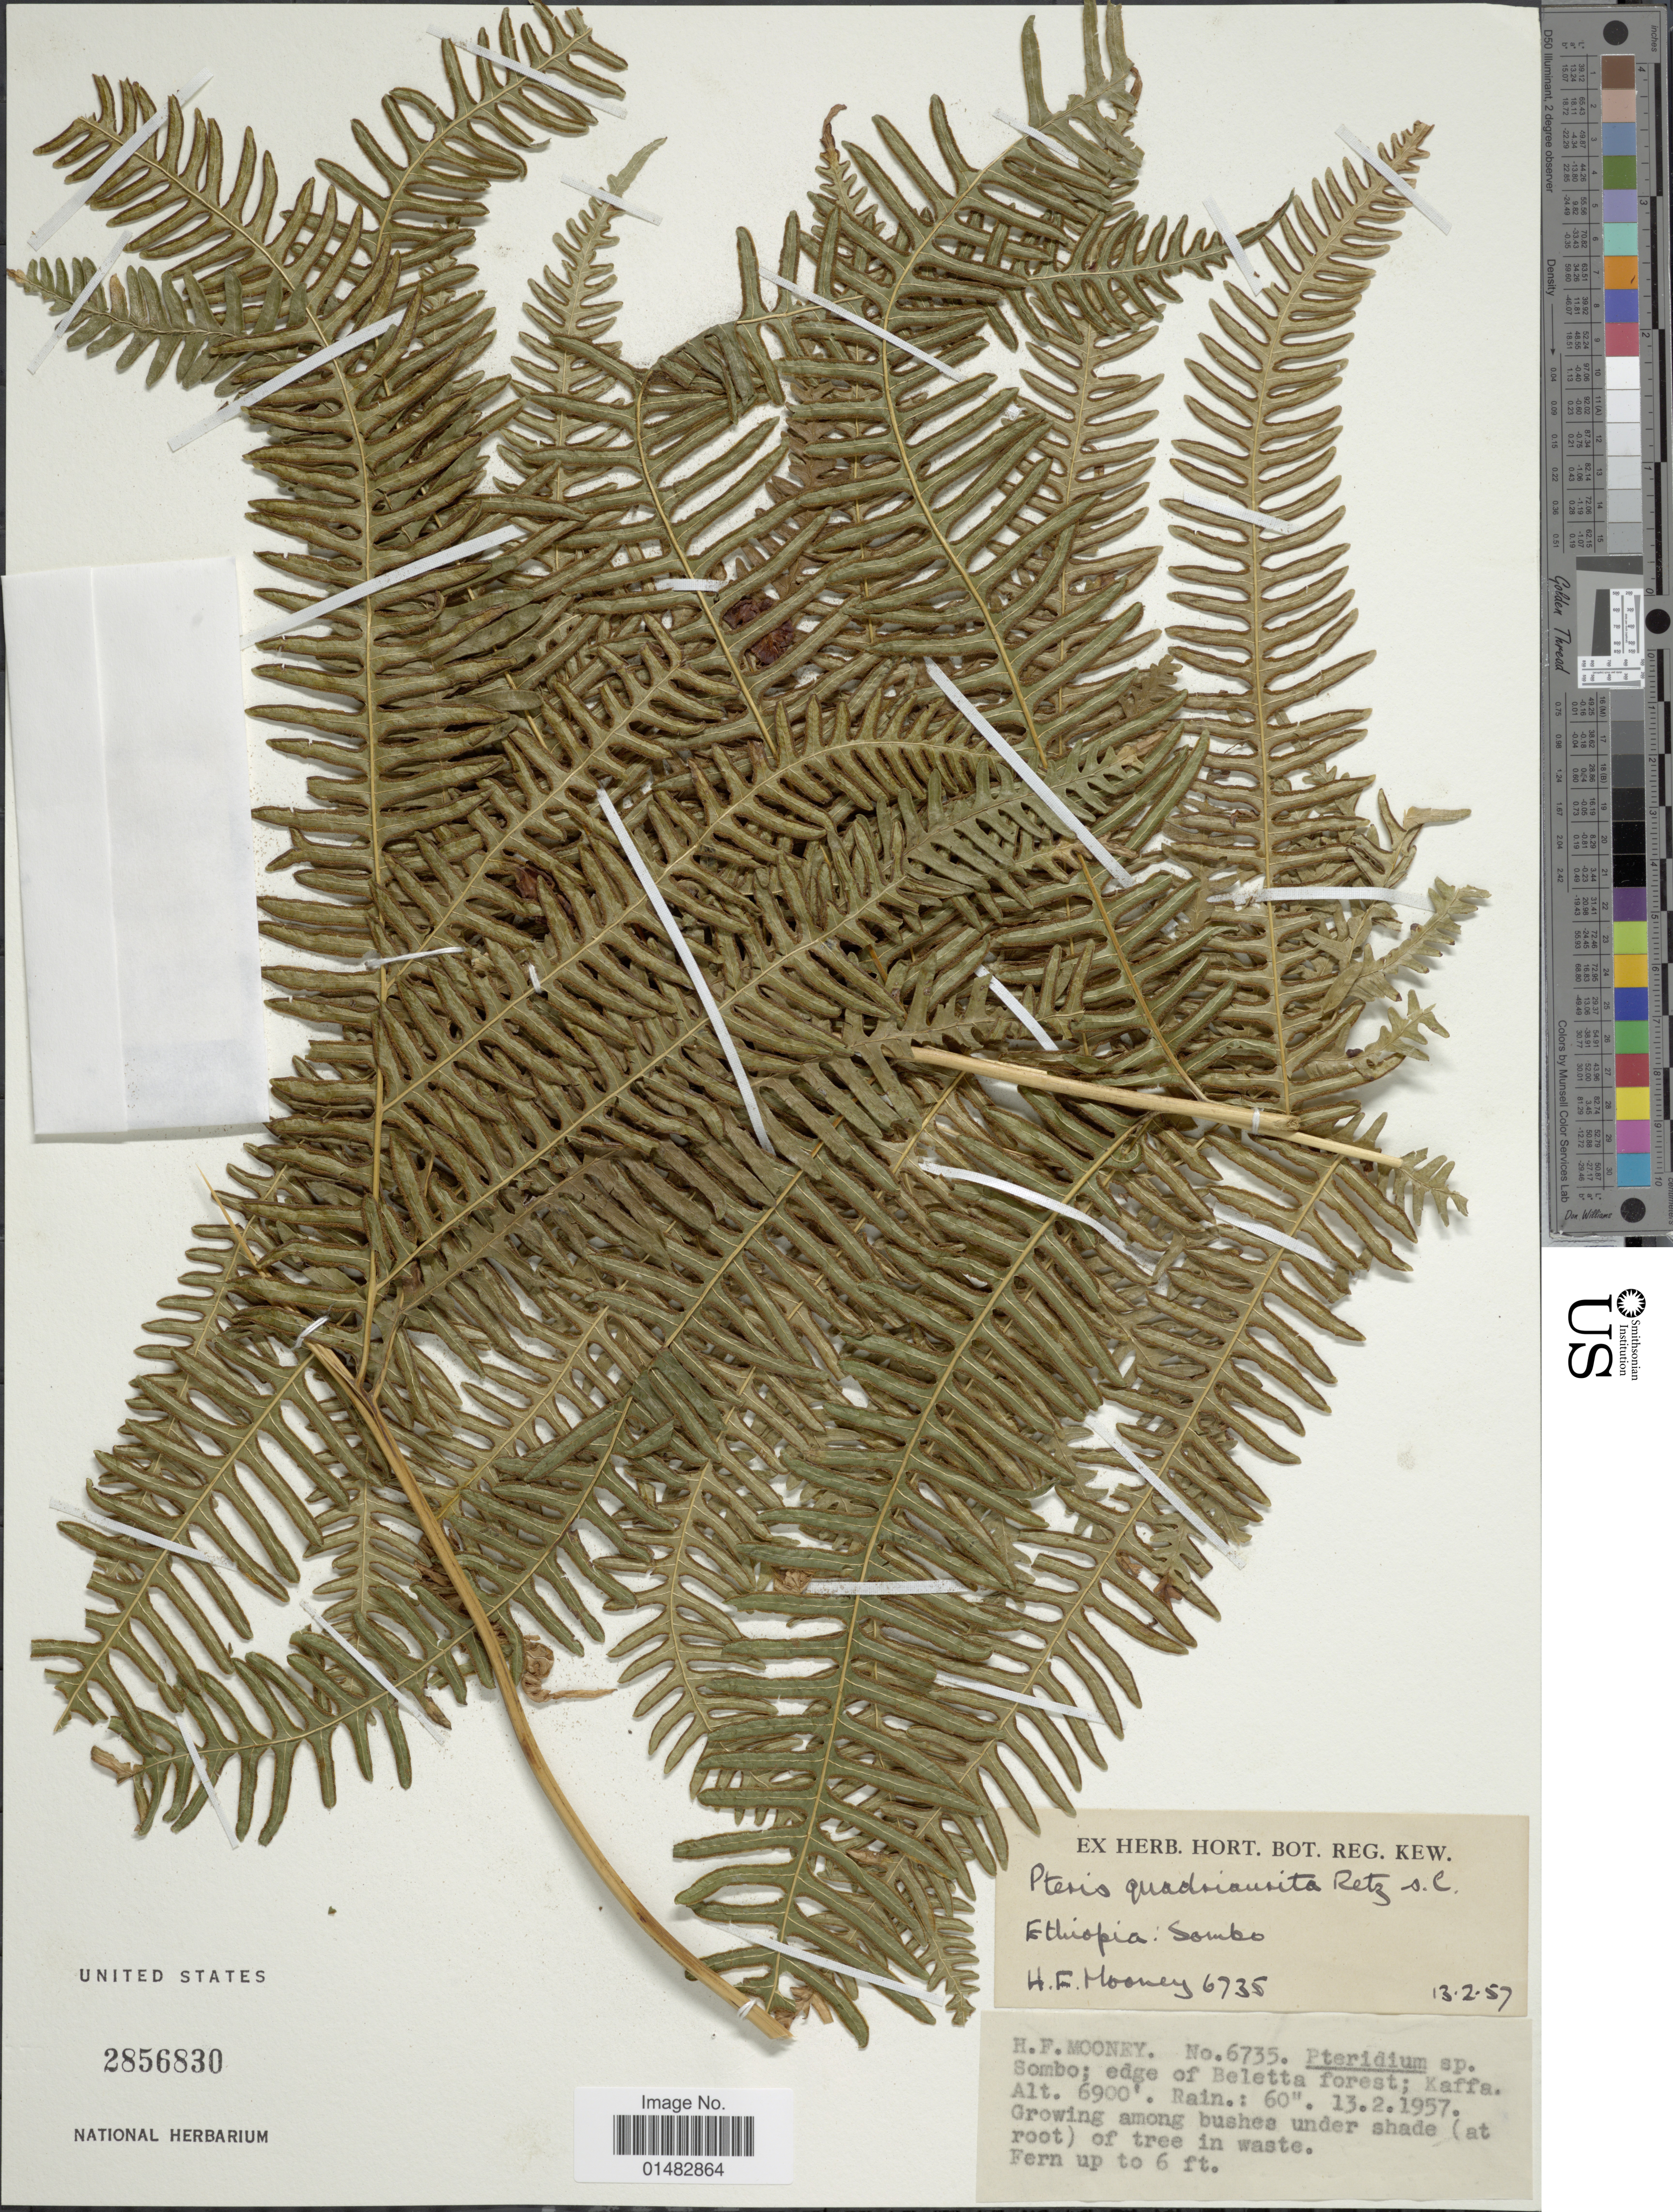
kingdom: Plantae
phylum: Tracheophyta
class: Polypodiopsida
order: Polypodiales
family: Pteridaceae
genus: Pteris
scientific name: Pteris quadriaurita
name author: Retz.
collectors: H. Mooney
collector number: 6735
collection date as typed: Transcribed d/m/y: 13/2/57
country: Ethiopia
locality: Ethiopia, Sombo; edge of Beletta forest: Kaffa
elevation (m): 2103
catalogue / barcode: US 2856830